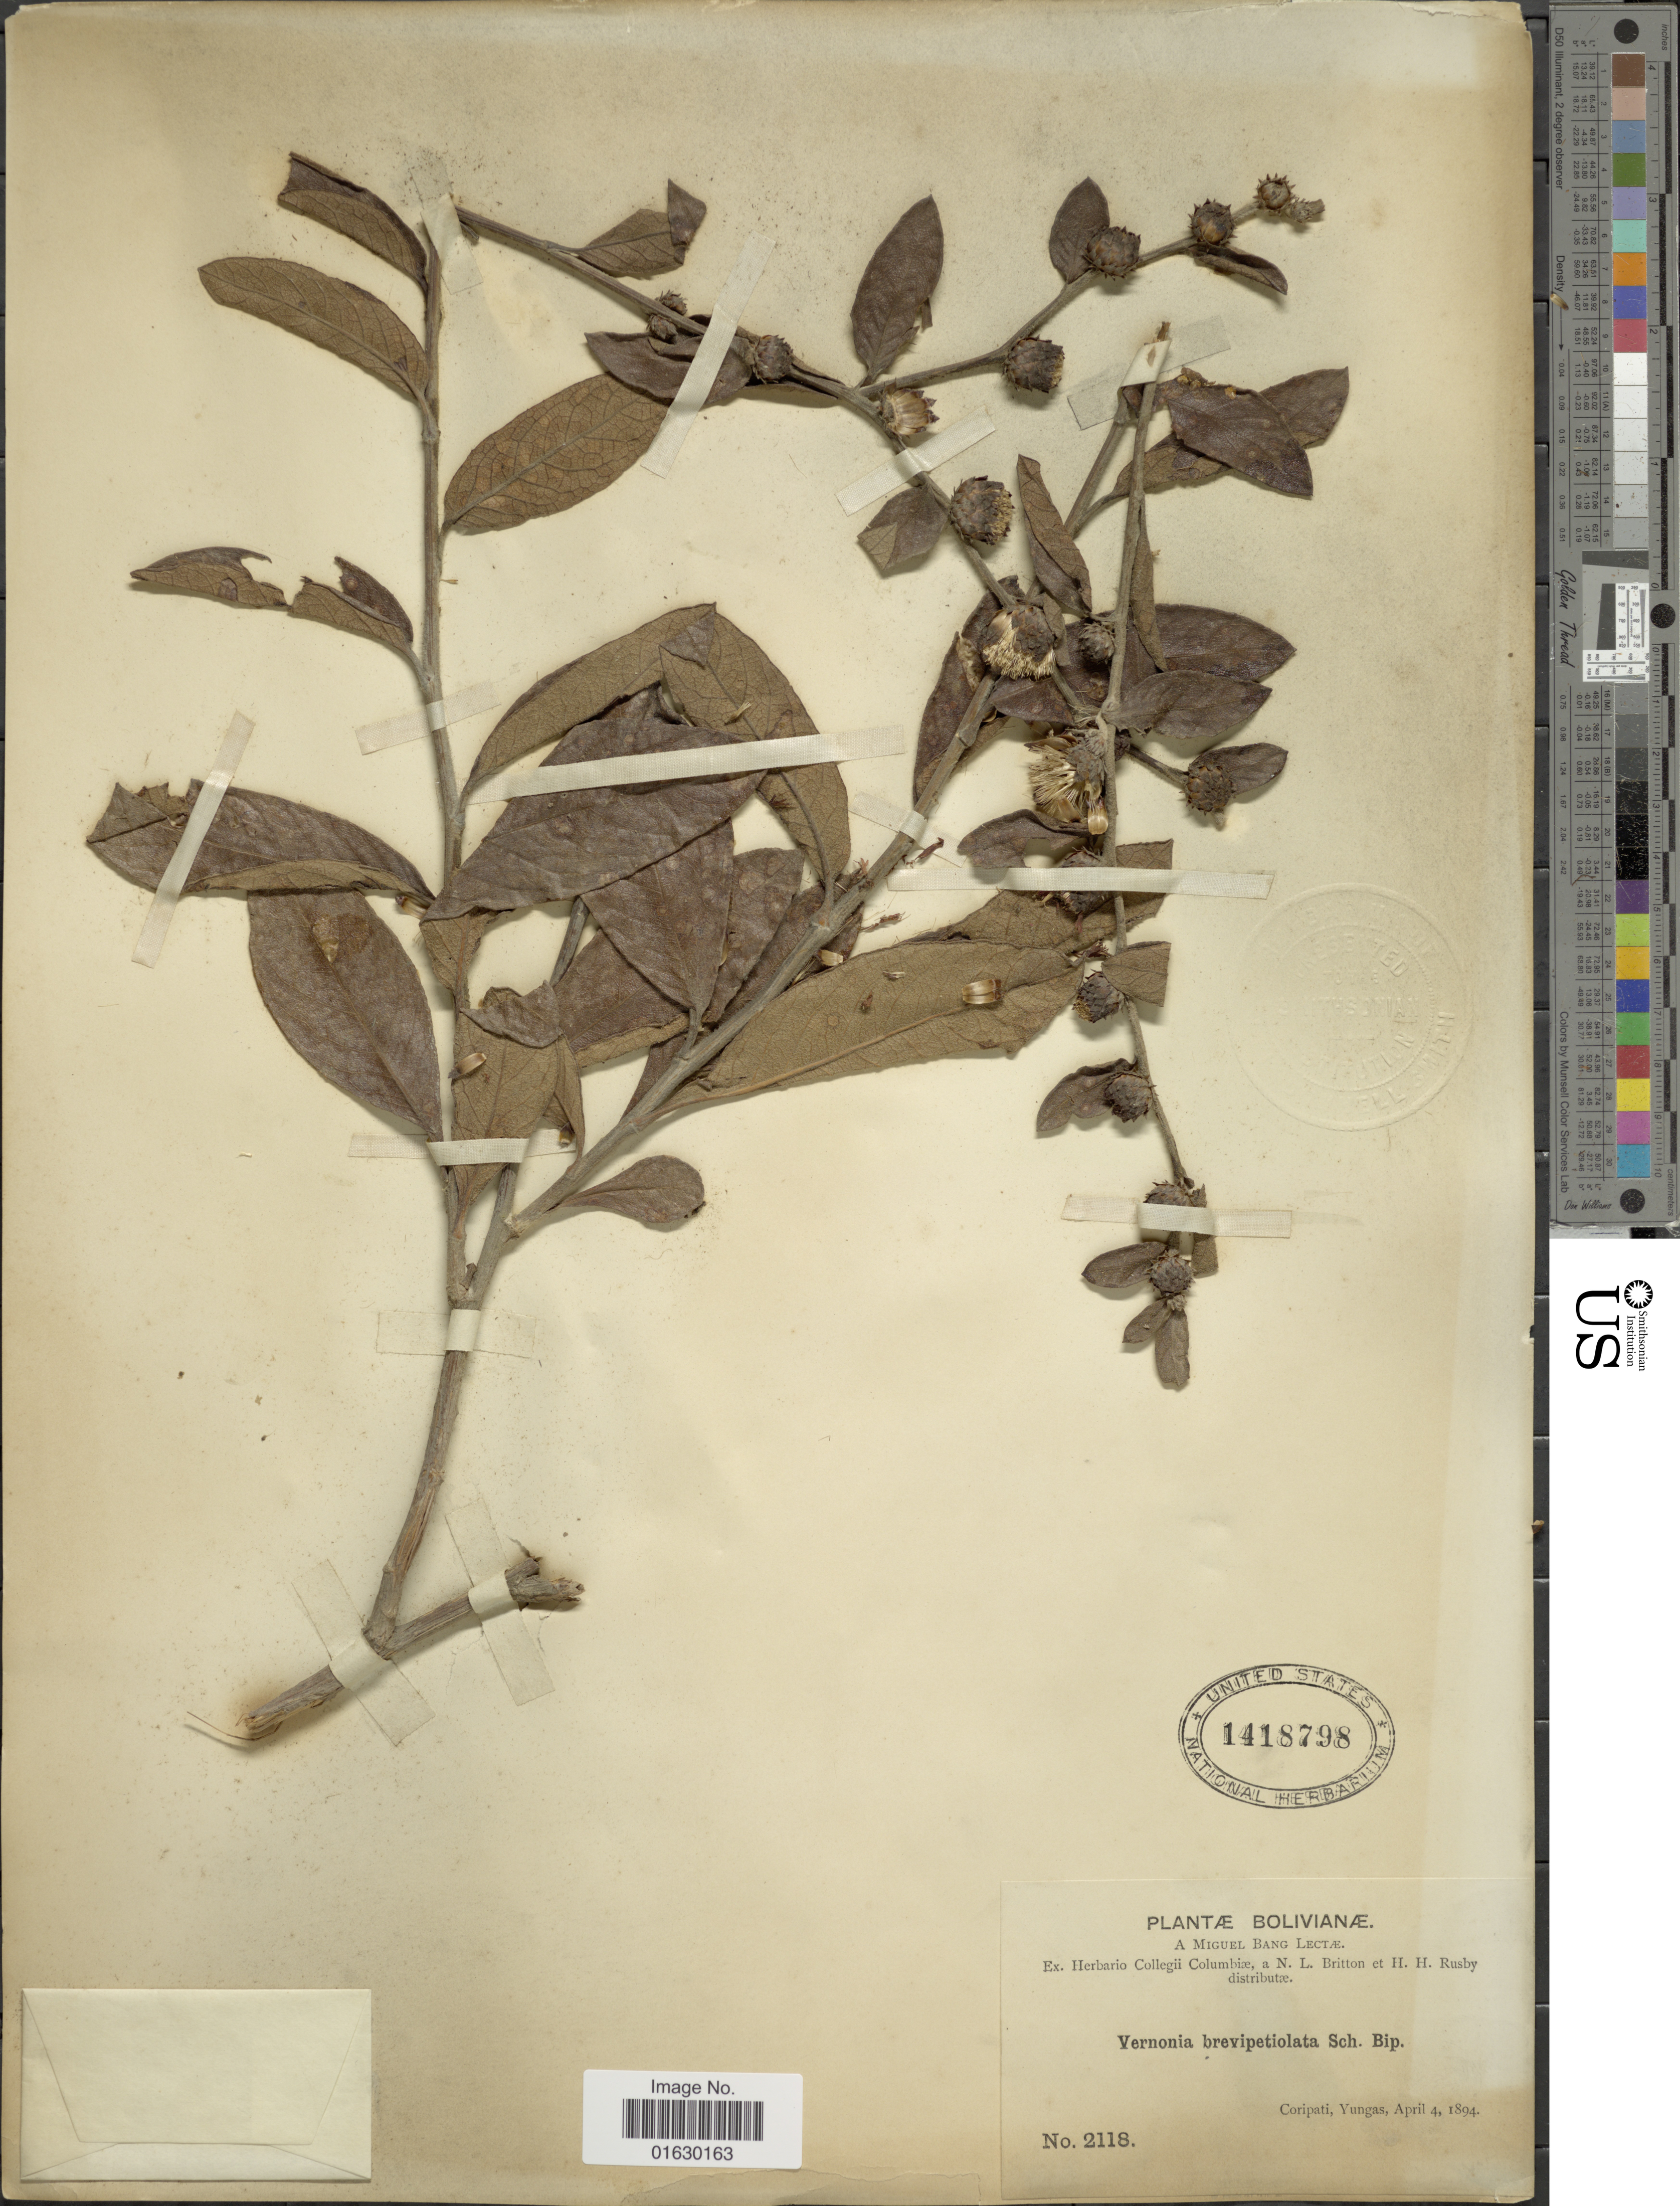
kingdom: Plantae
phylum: Tracheophyta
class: Magnoliopsida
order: Asterales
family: Asteraceae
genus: Lessingianthus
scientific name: Lessingianthus robustus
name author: (Rusby) H. Rob.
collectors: M. Bang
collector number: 2118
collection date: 1894-04-04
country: Bolivia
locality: Bolivianae, Coripati, Yungas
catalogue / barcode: US 1418798